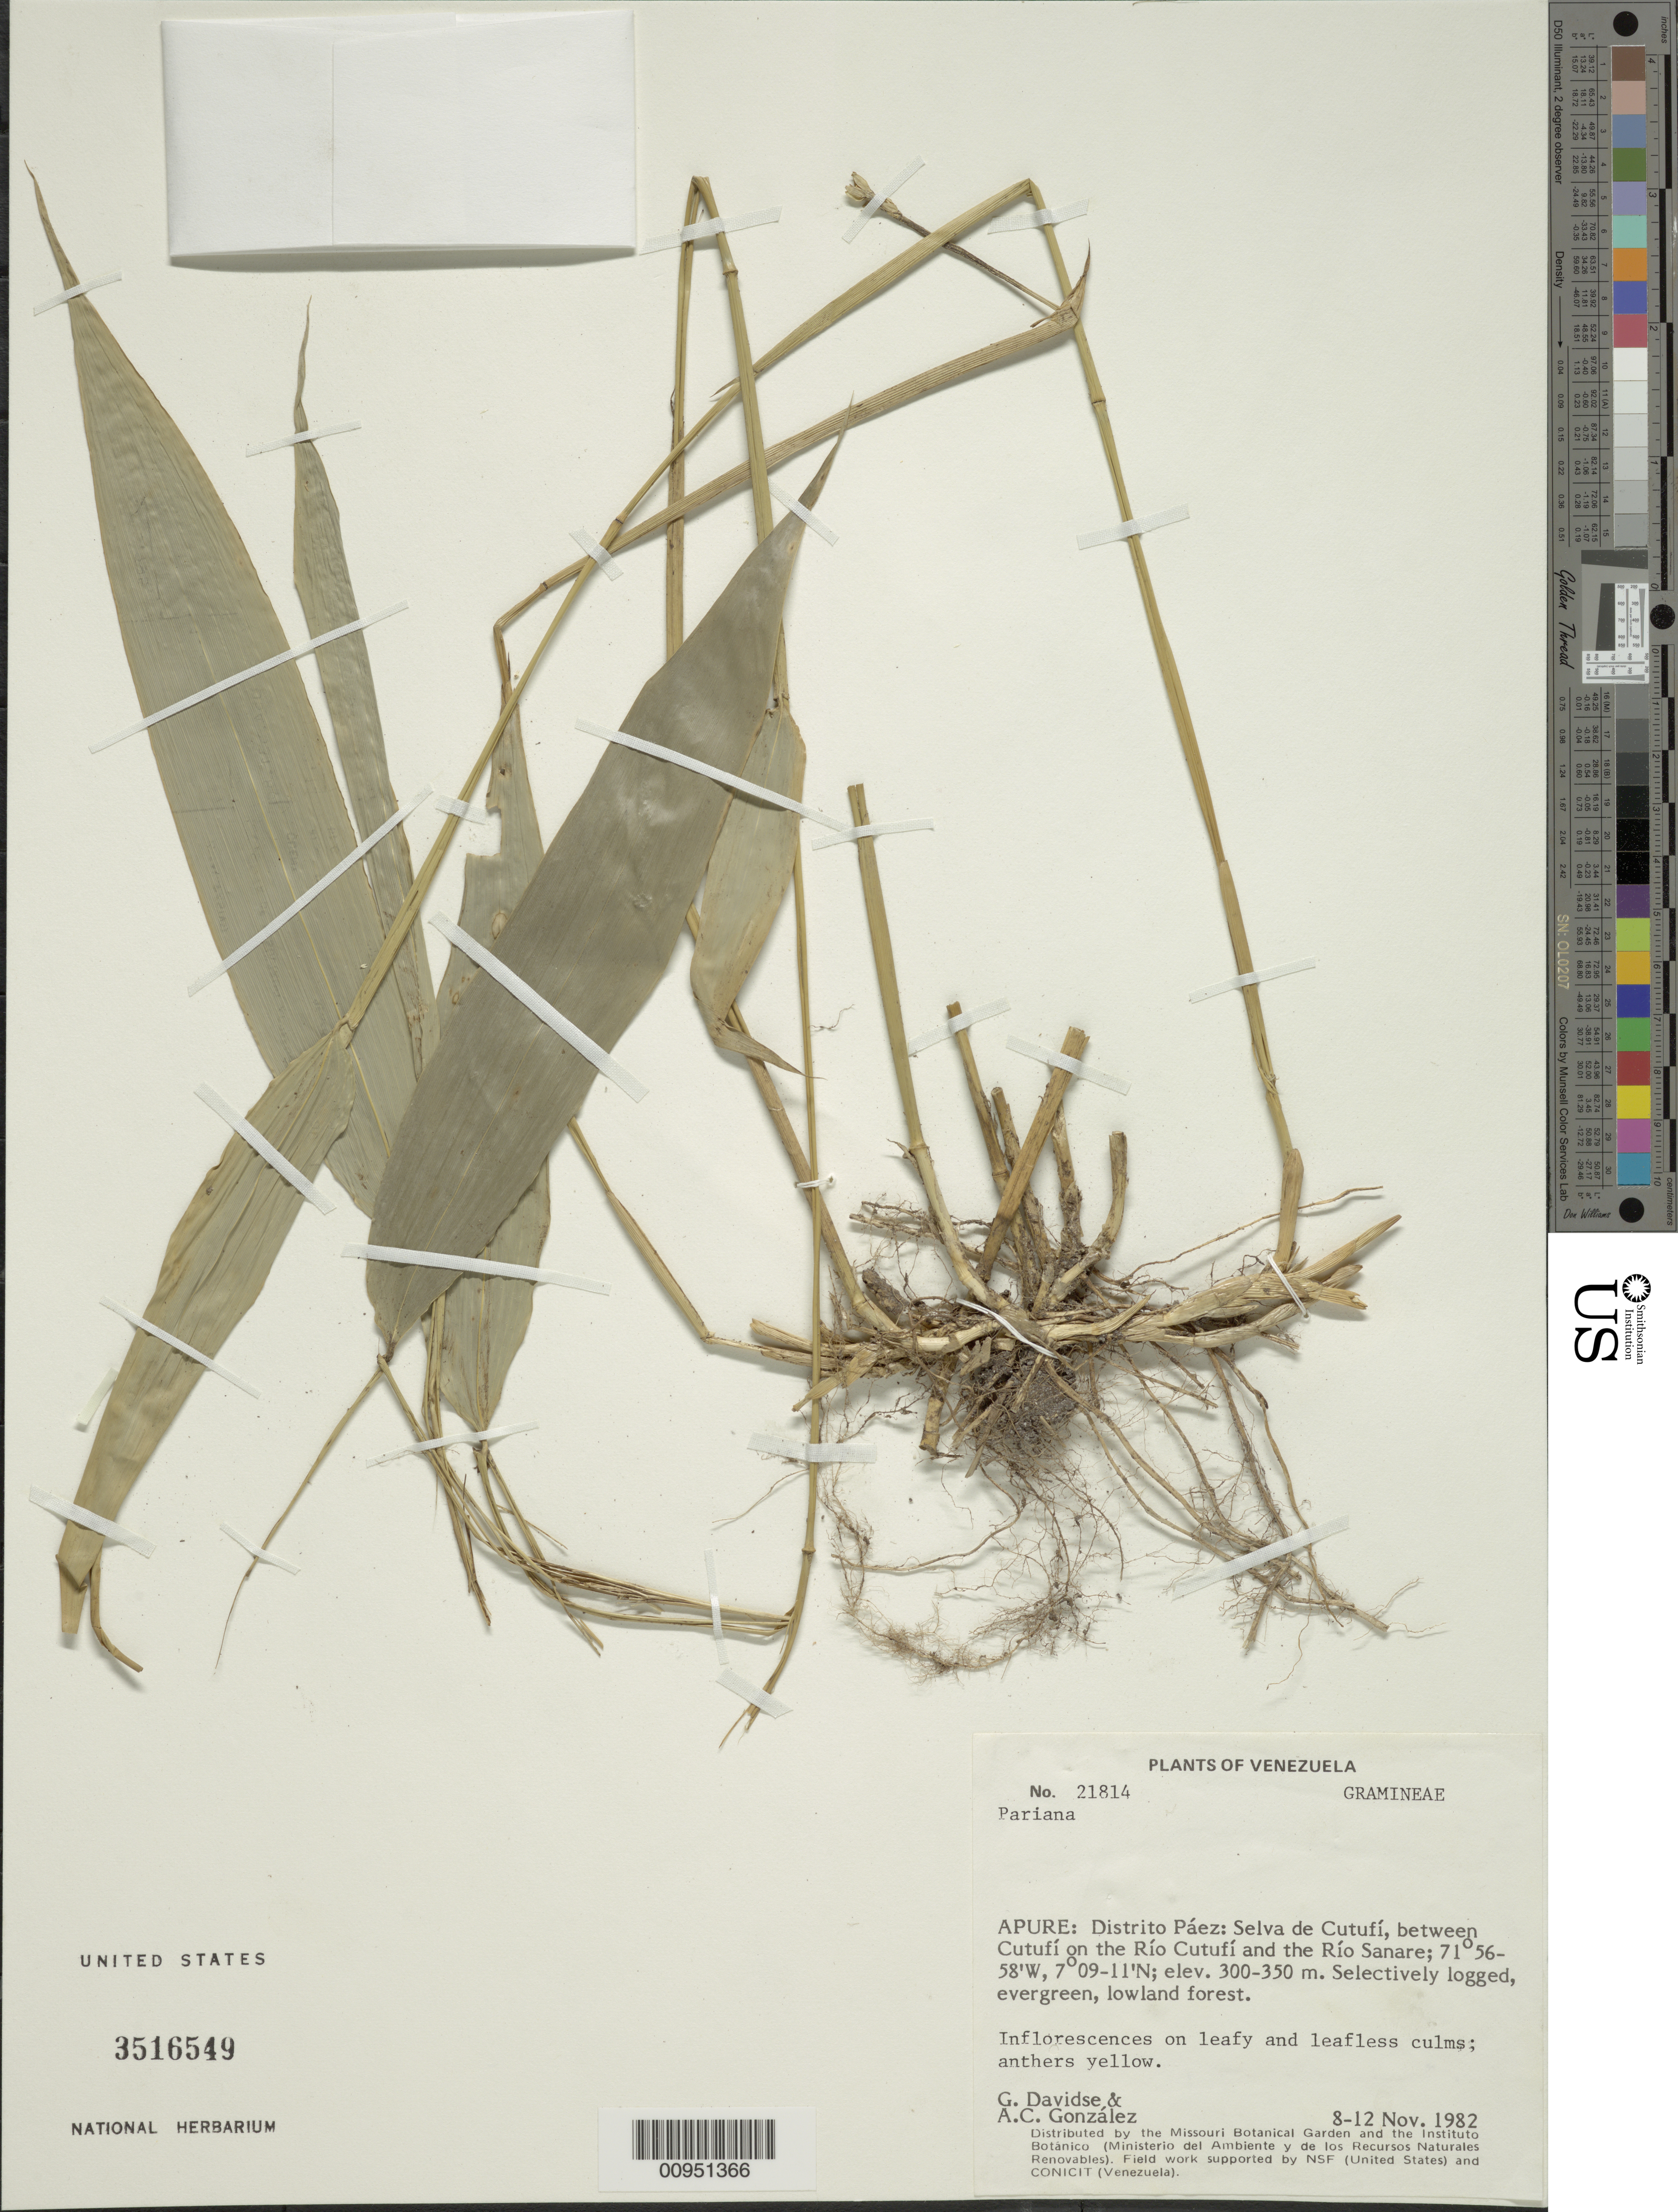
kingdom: Plantae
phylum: Tracheophyta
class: Liliopsida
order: Poales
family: Poaceae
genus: Pariana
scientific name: Pariana sp.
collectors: G. Davidse & A. C. González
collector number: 21814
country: Venezuela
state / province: Apure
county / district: Paez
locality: Selva de Cutufi, between Cutufi on the Rio Cutufi and Rio Sanare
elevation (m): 300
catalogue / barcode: US 3516549